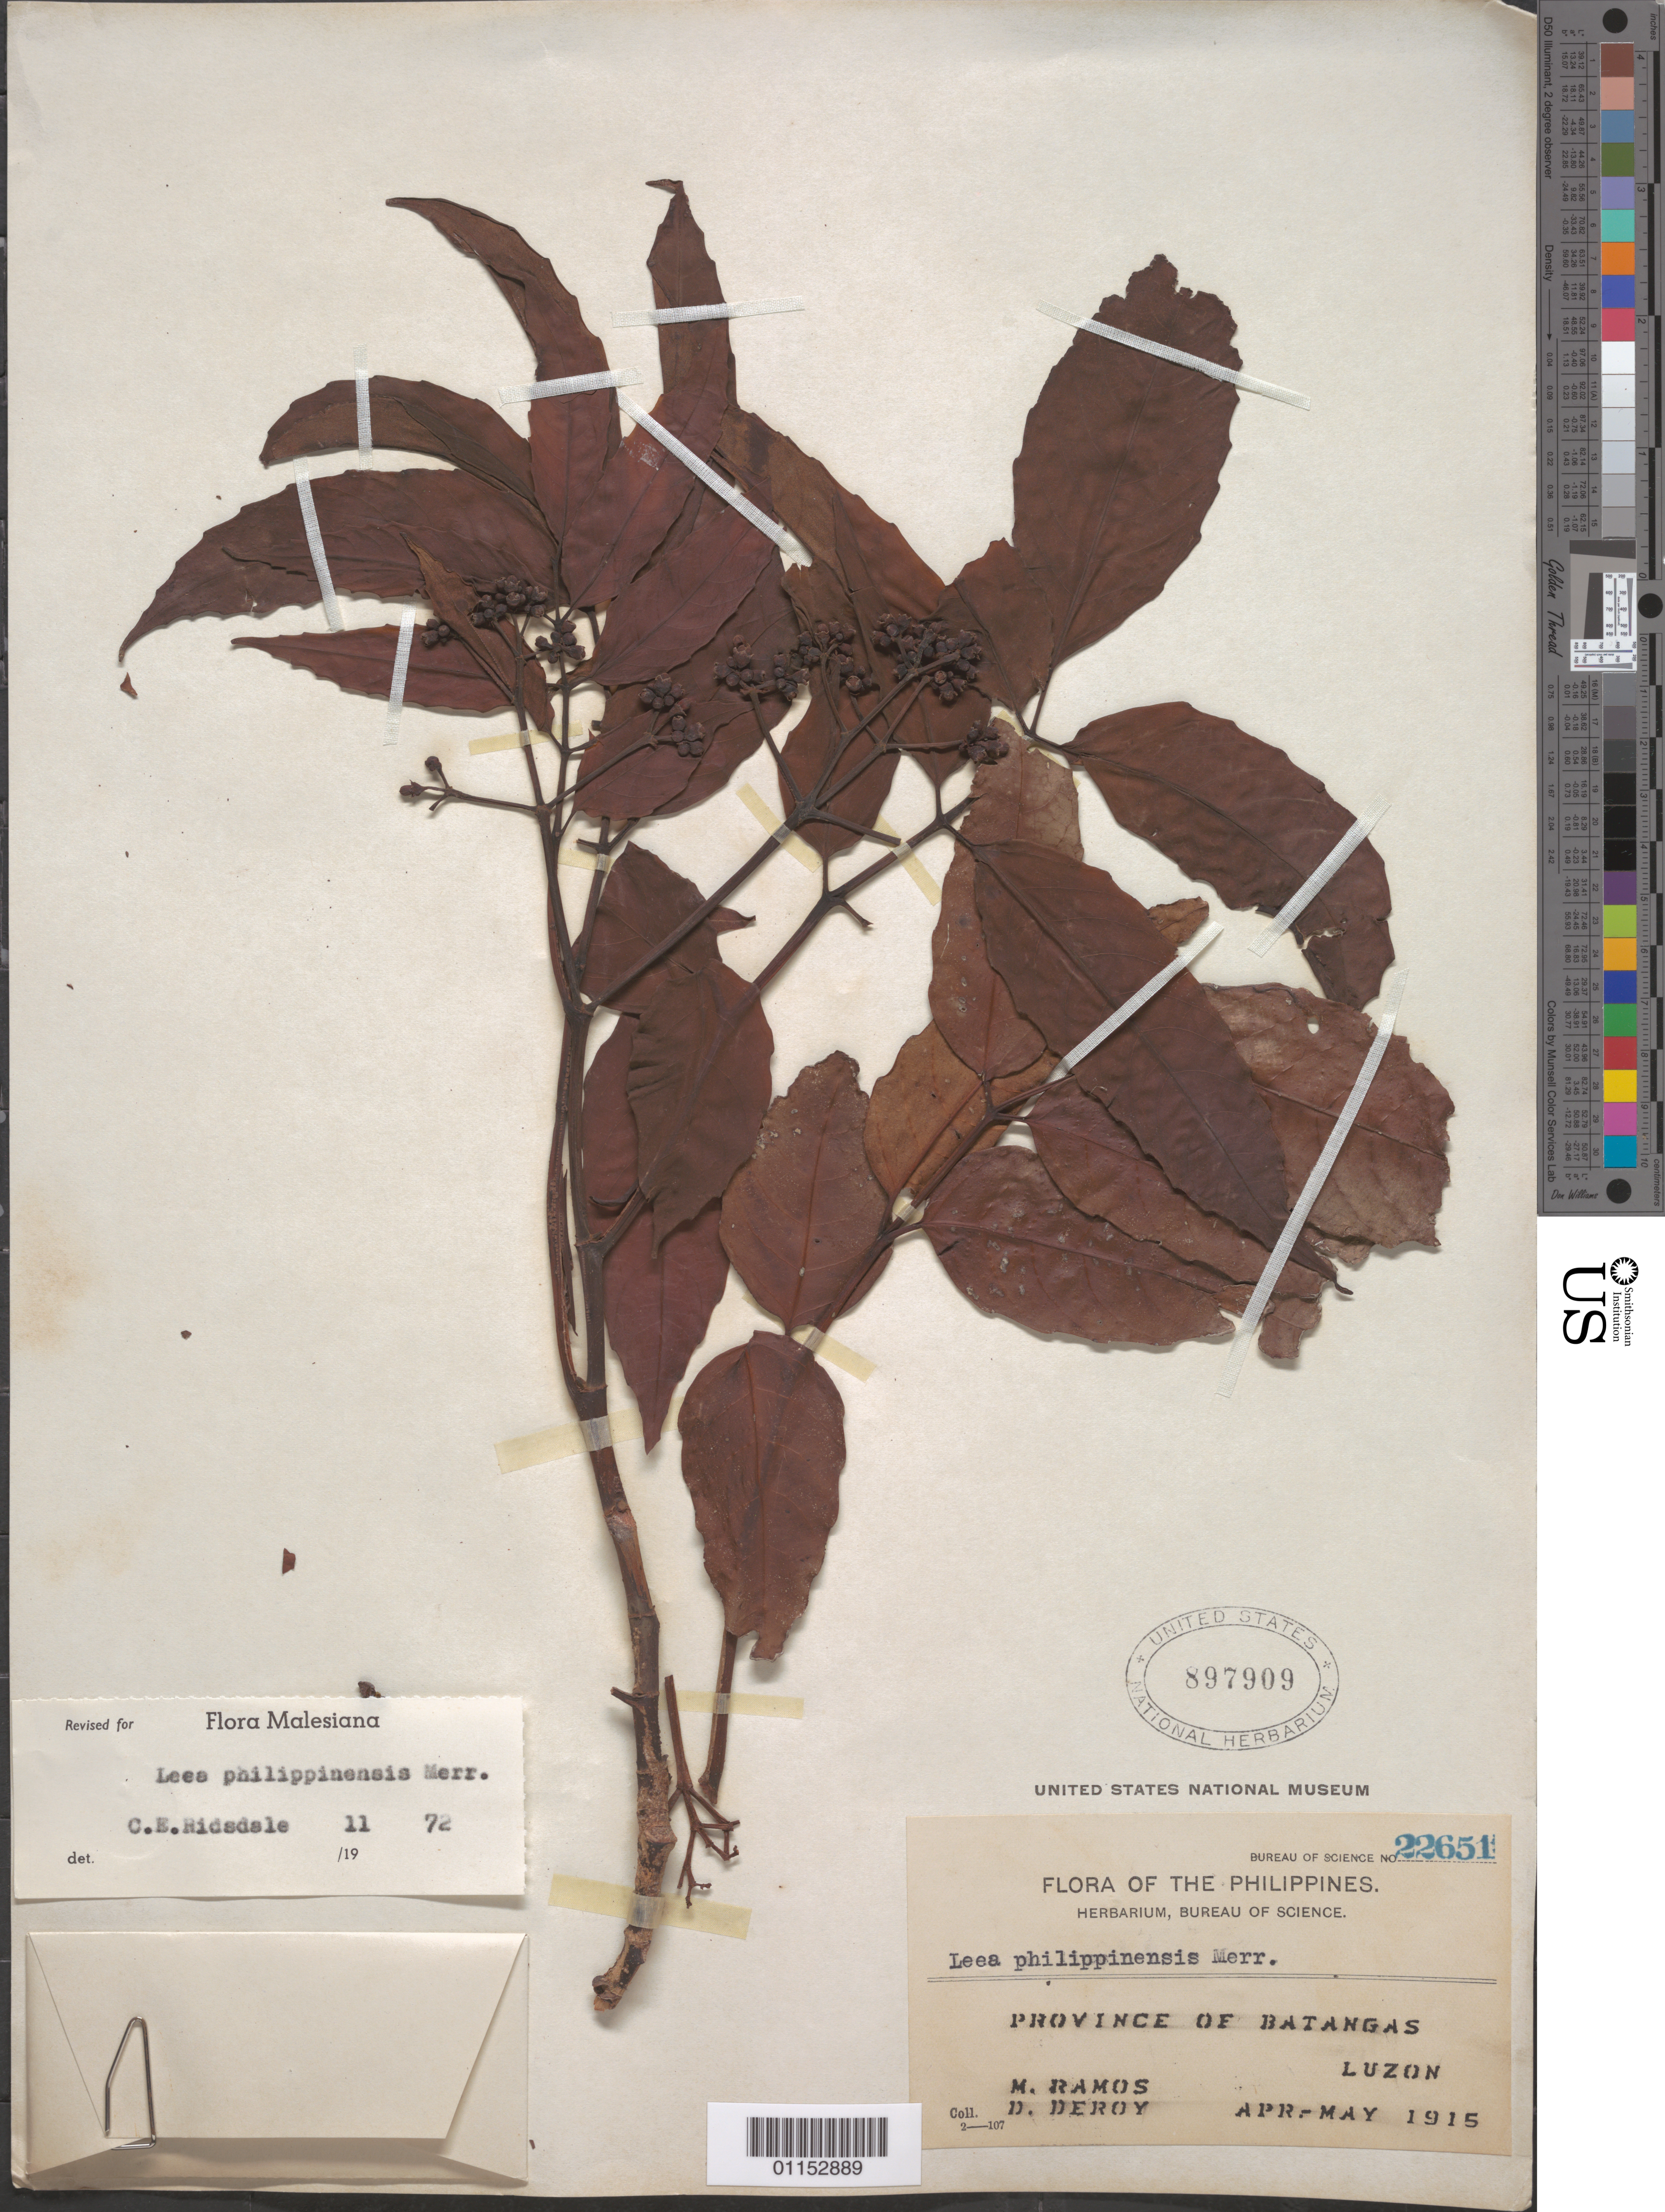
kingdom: Plantae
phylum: Tracheophyta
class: Magnoliopsida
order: Vitales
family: Vitaceae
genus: Leea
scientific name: Leea philippinensis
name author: Merr.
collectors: M. Ramos & D. Deroy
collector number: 22651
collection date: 1915-04/1915-05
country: Philippines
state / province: Calabarzon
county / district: Batangas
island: Luzon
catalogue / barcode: US 897909